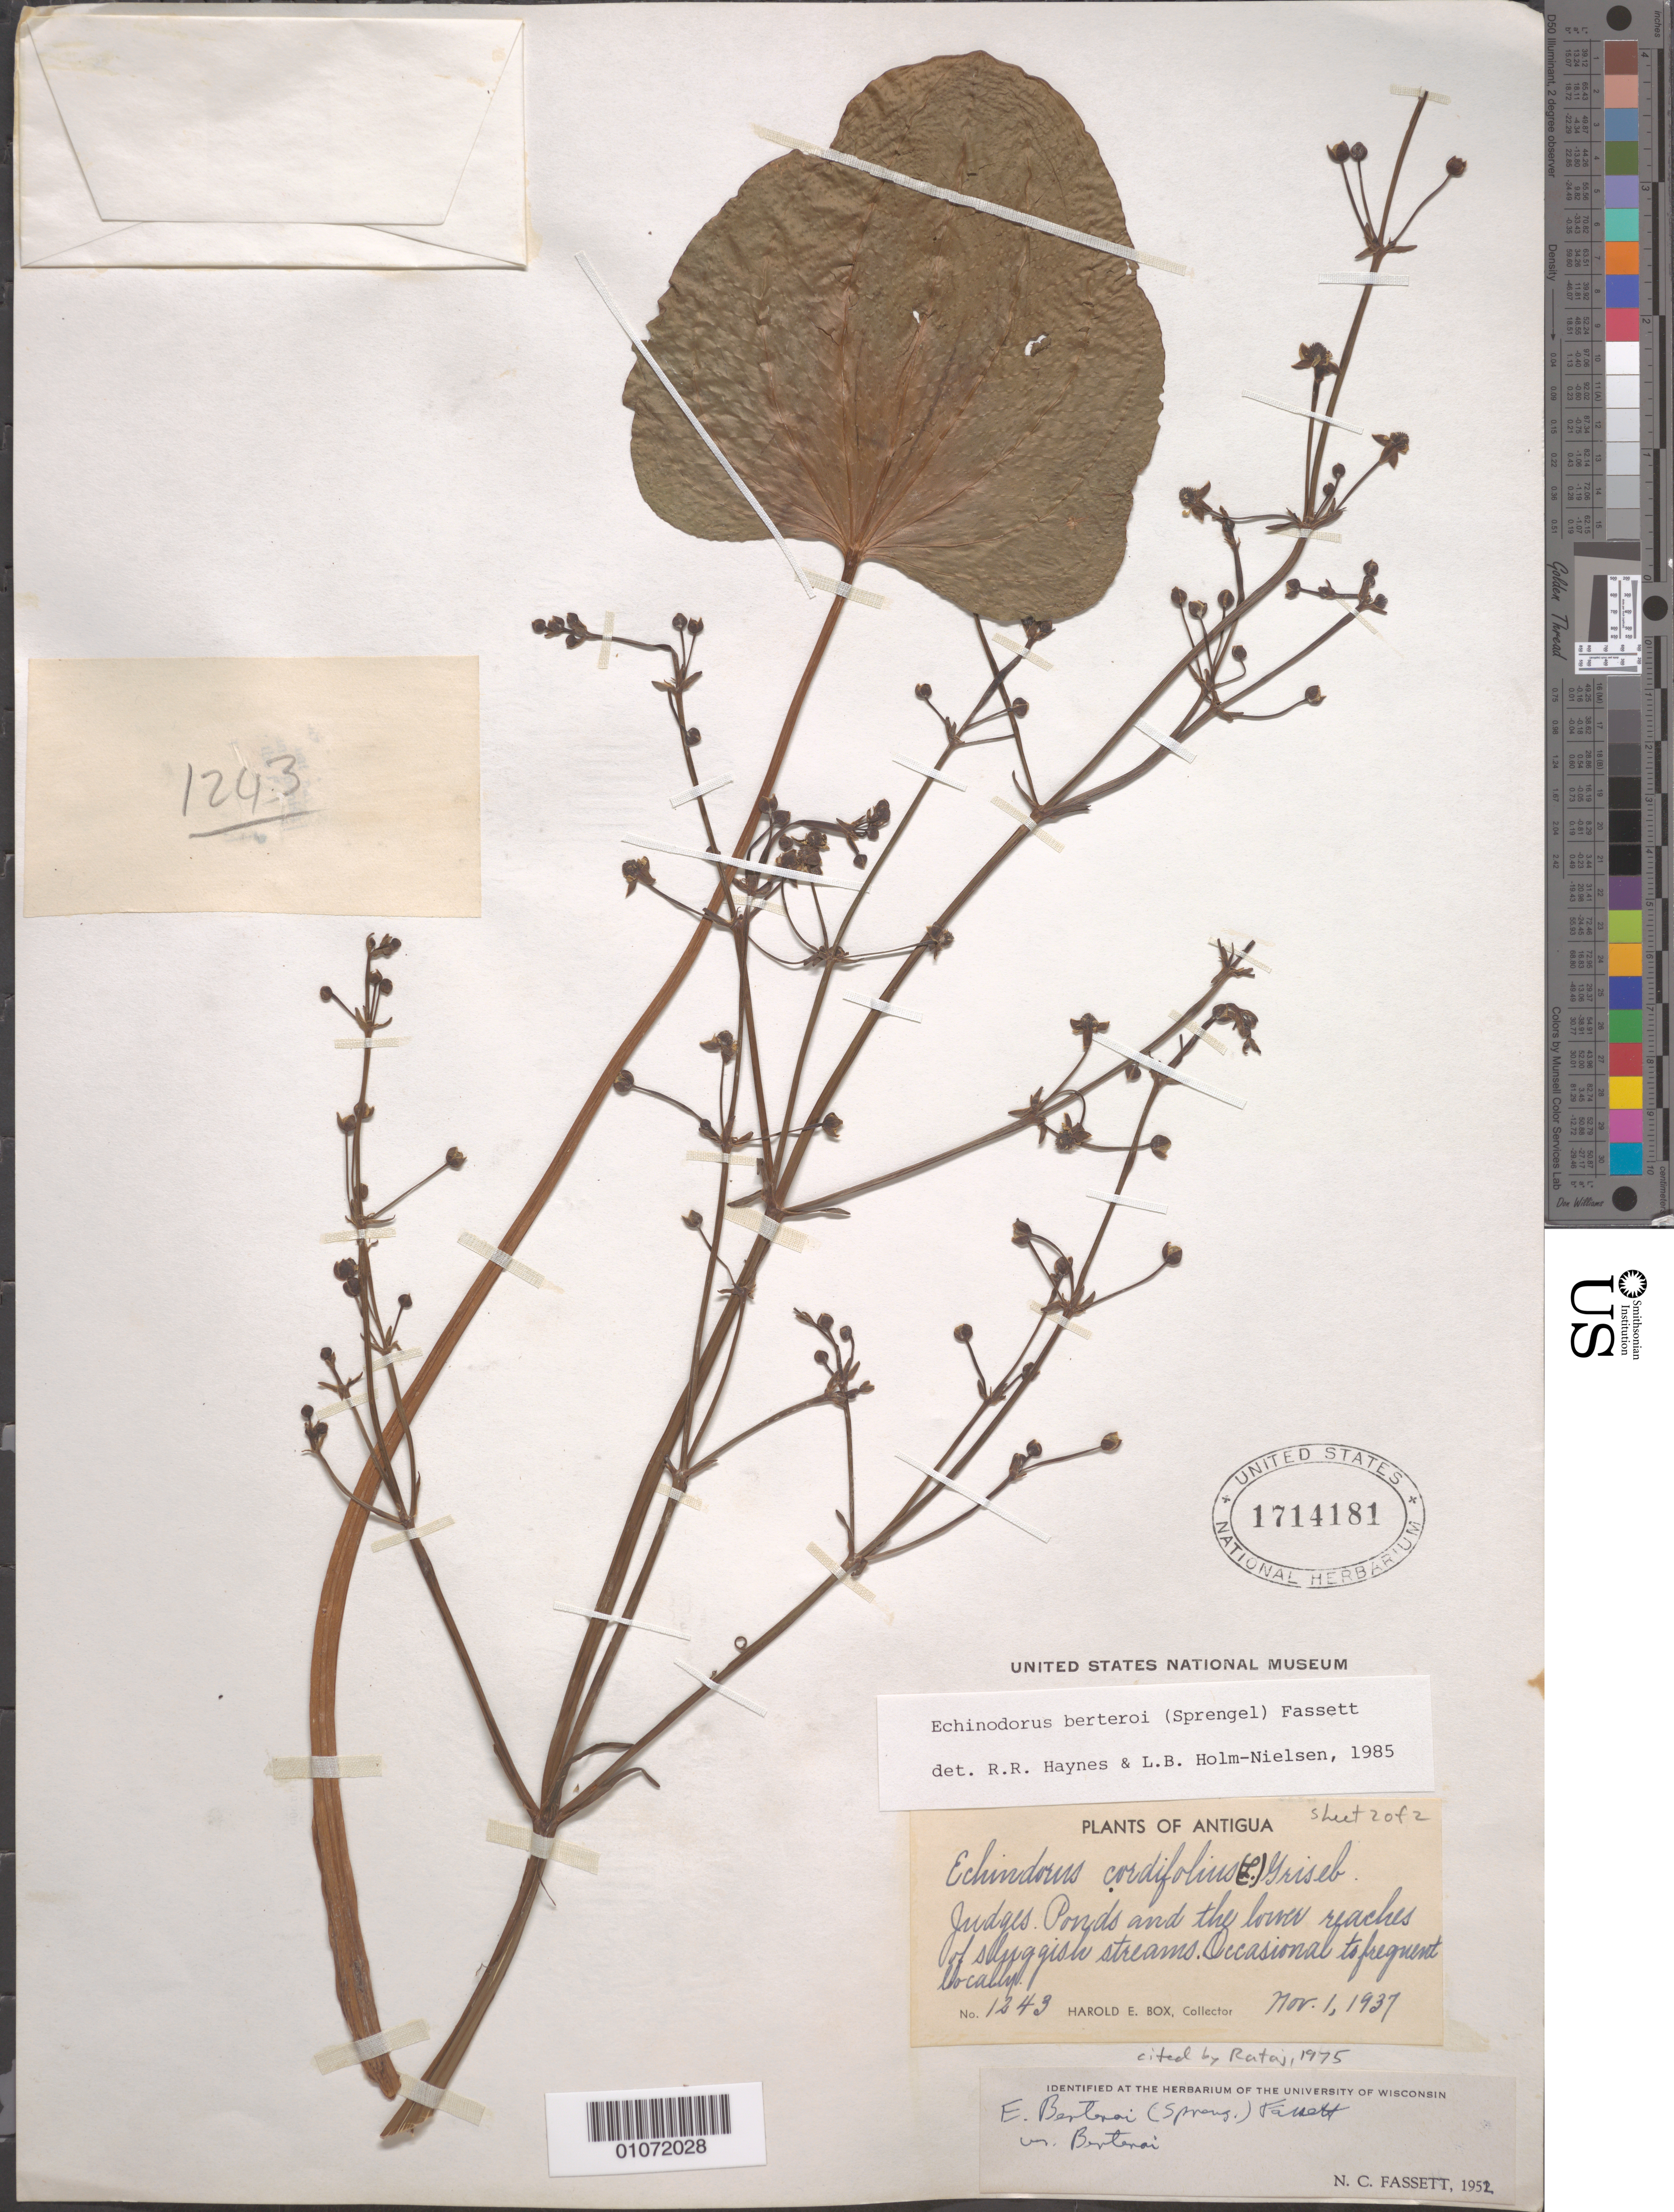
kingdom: Plantae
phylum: Tracheophyta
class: Liliopsida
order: Alismatales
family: Alismataceae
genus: Echinodorus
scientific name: Echinodorus berteroi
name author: (Spreng.) Fassett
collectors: H. E. Box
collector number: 1243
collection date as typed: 01 Nov 1937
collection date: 1937-11-01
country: Antigua and Barbuda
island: Leeward Is.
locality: Ponds and the lover beaches of sluggish streams. occasional to frequent locally.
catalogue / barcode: US 1714181